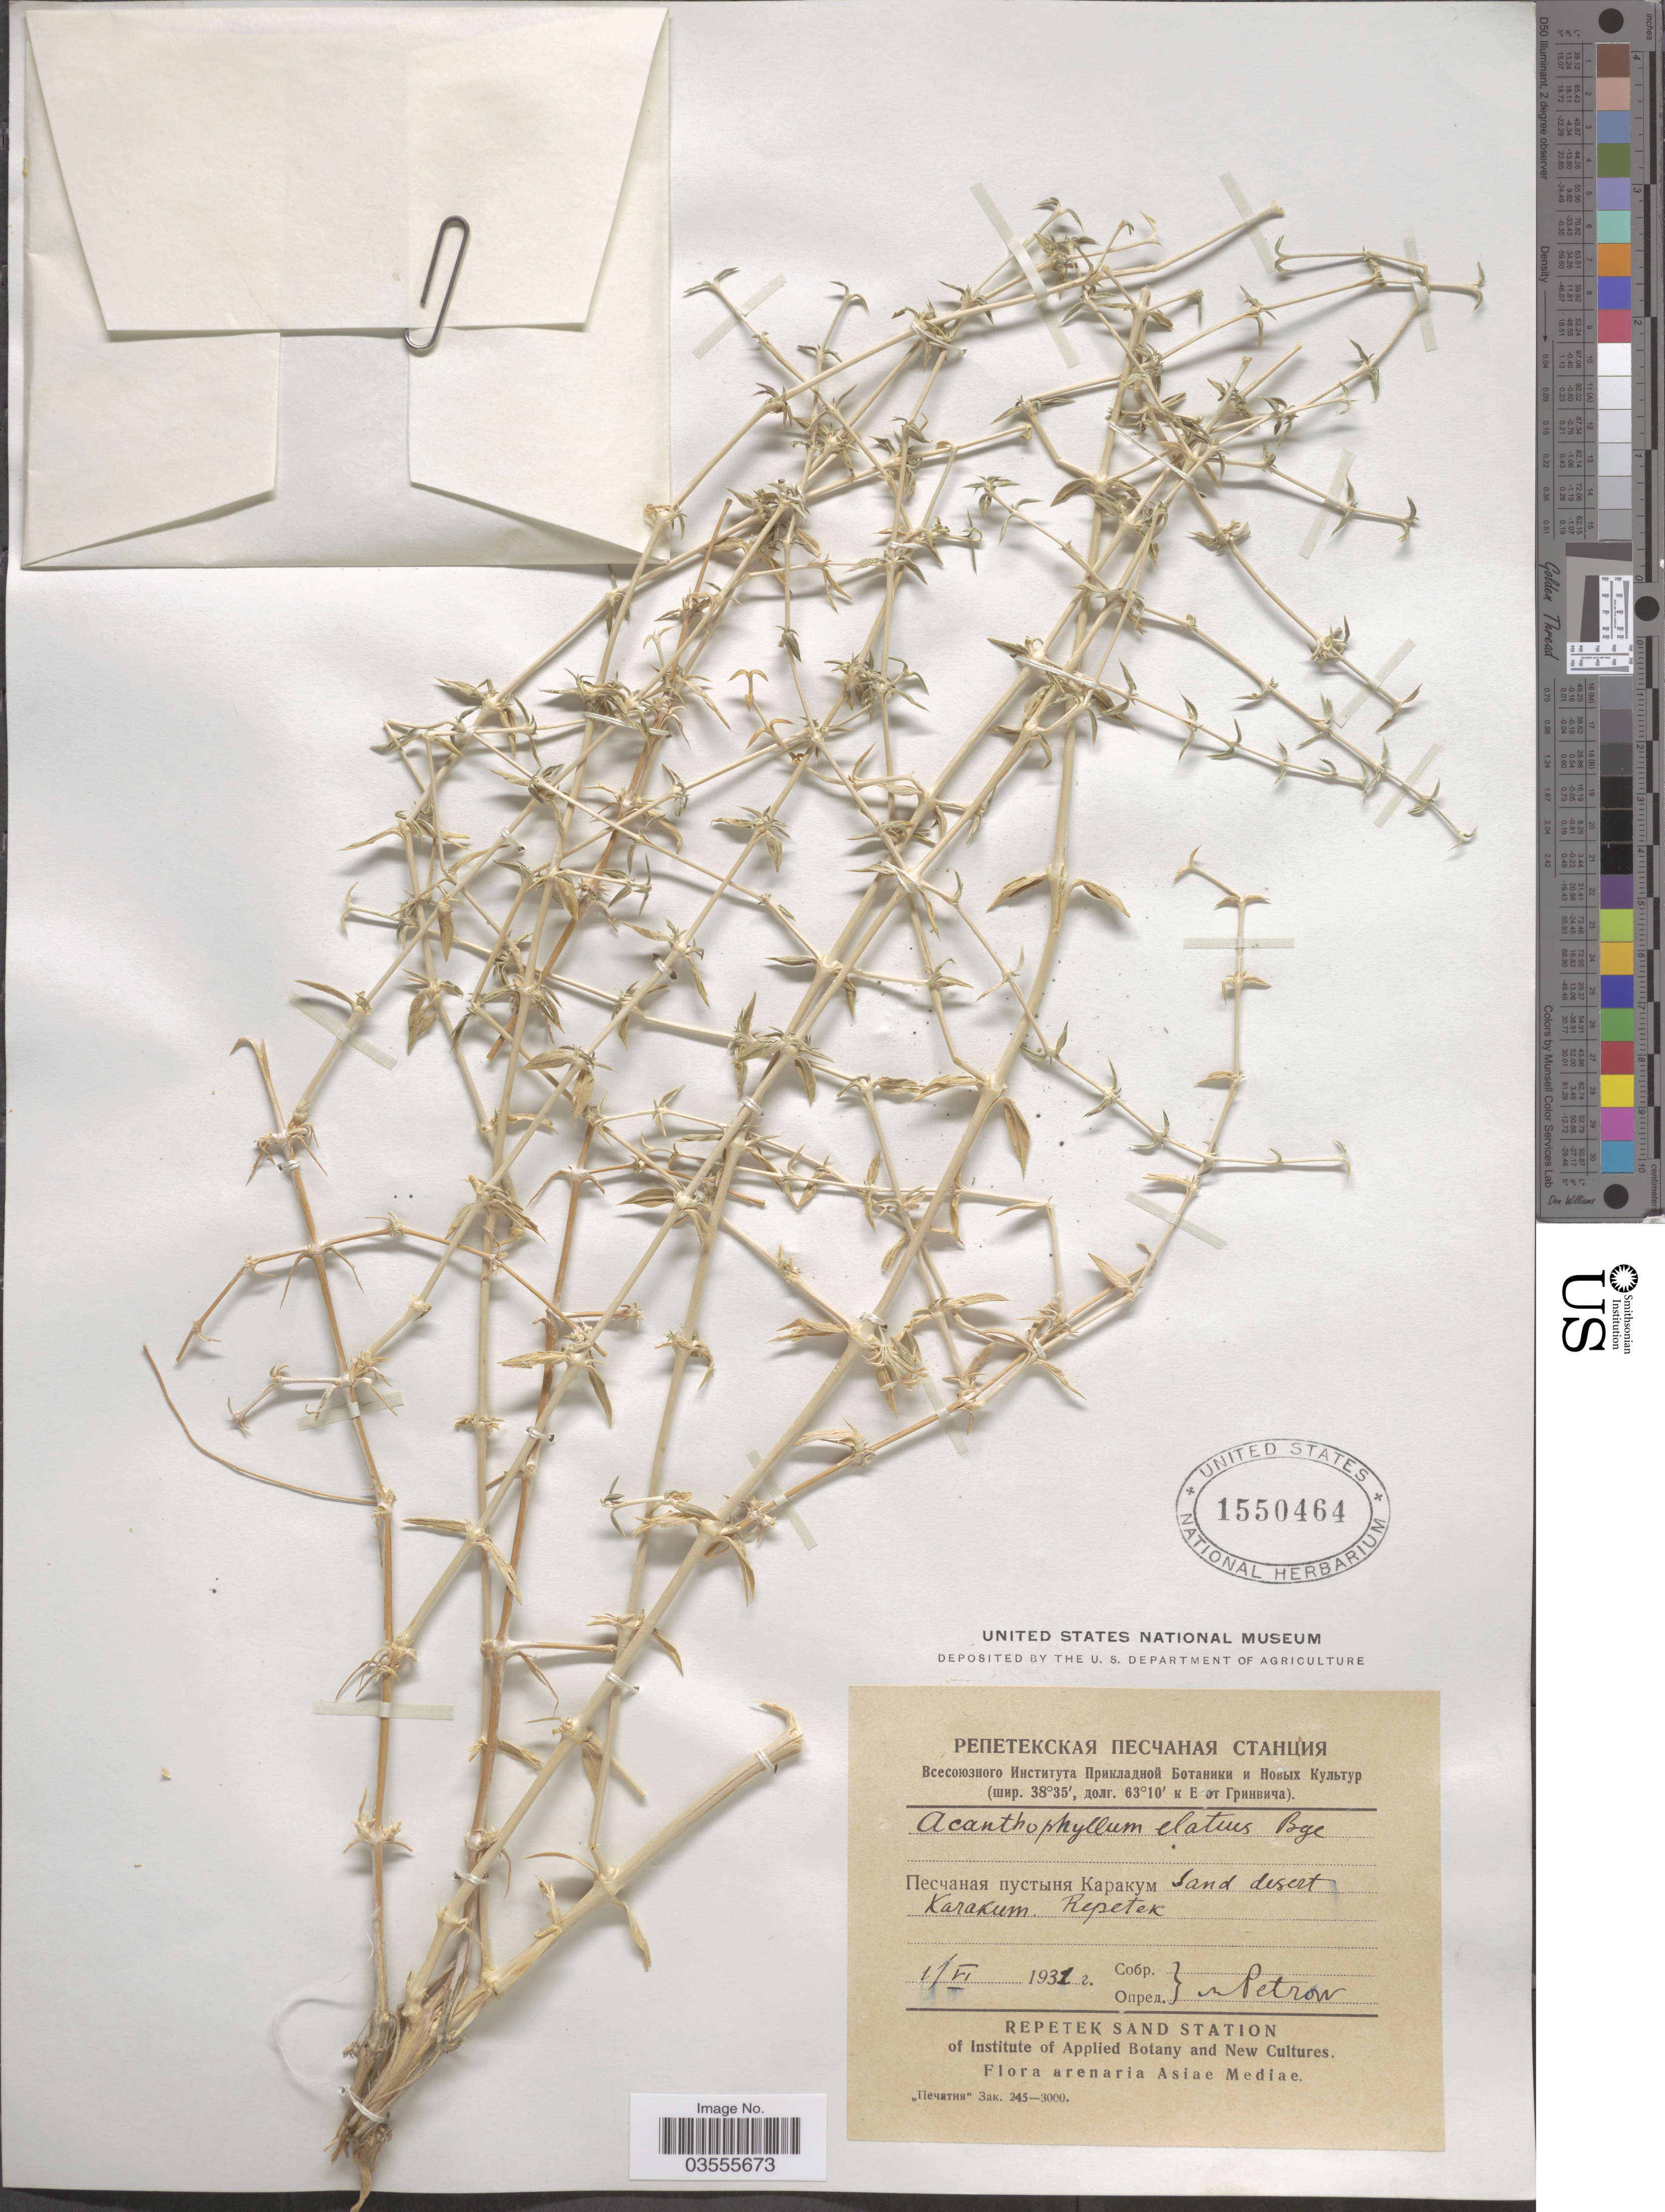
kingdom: Plantae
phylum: Tracheophyta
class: Magnoliopsida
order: Caryophyllales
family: Caryophyllaceae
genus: Acanthophyllum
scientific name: Acanthophyllum elatius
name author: Bunge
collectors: -. Petrov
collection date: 1931-06-01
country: Turkmenistan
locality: Sand desert Karakum, Repetek.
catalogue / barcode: US 1550464